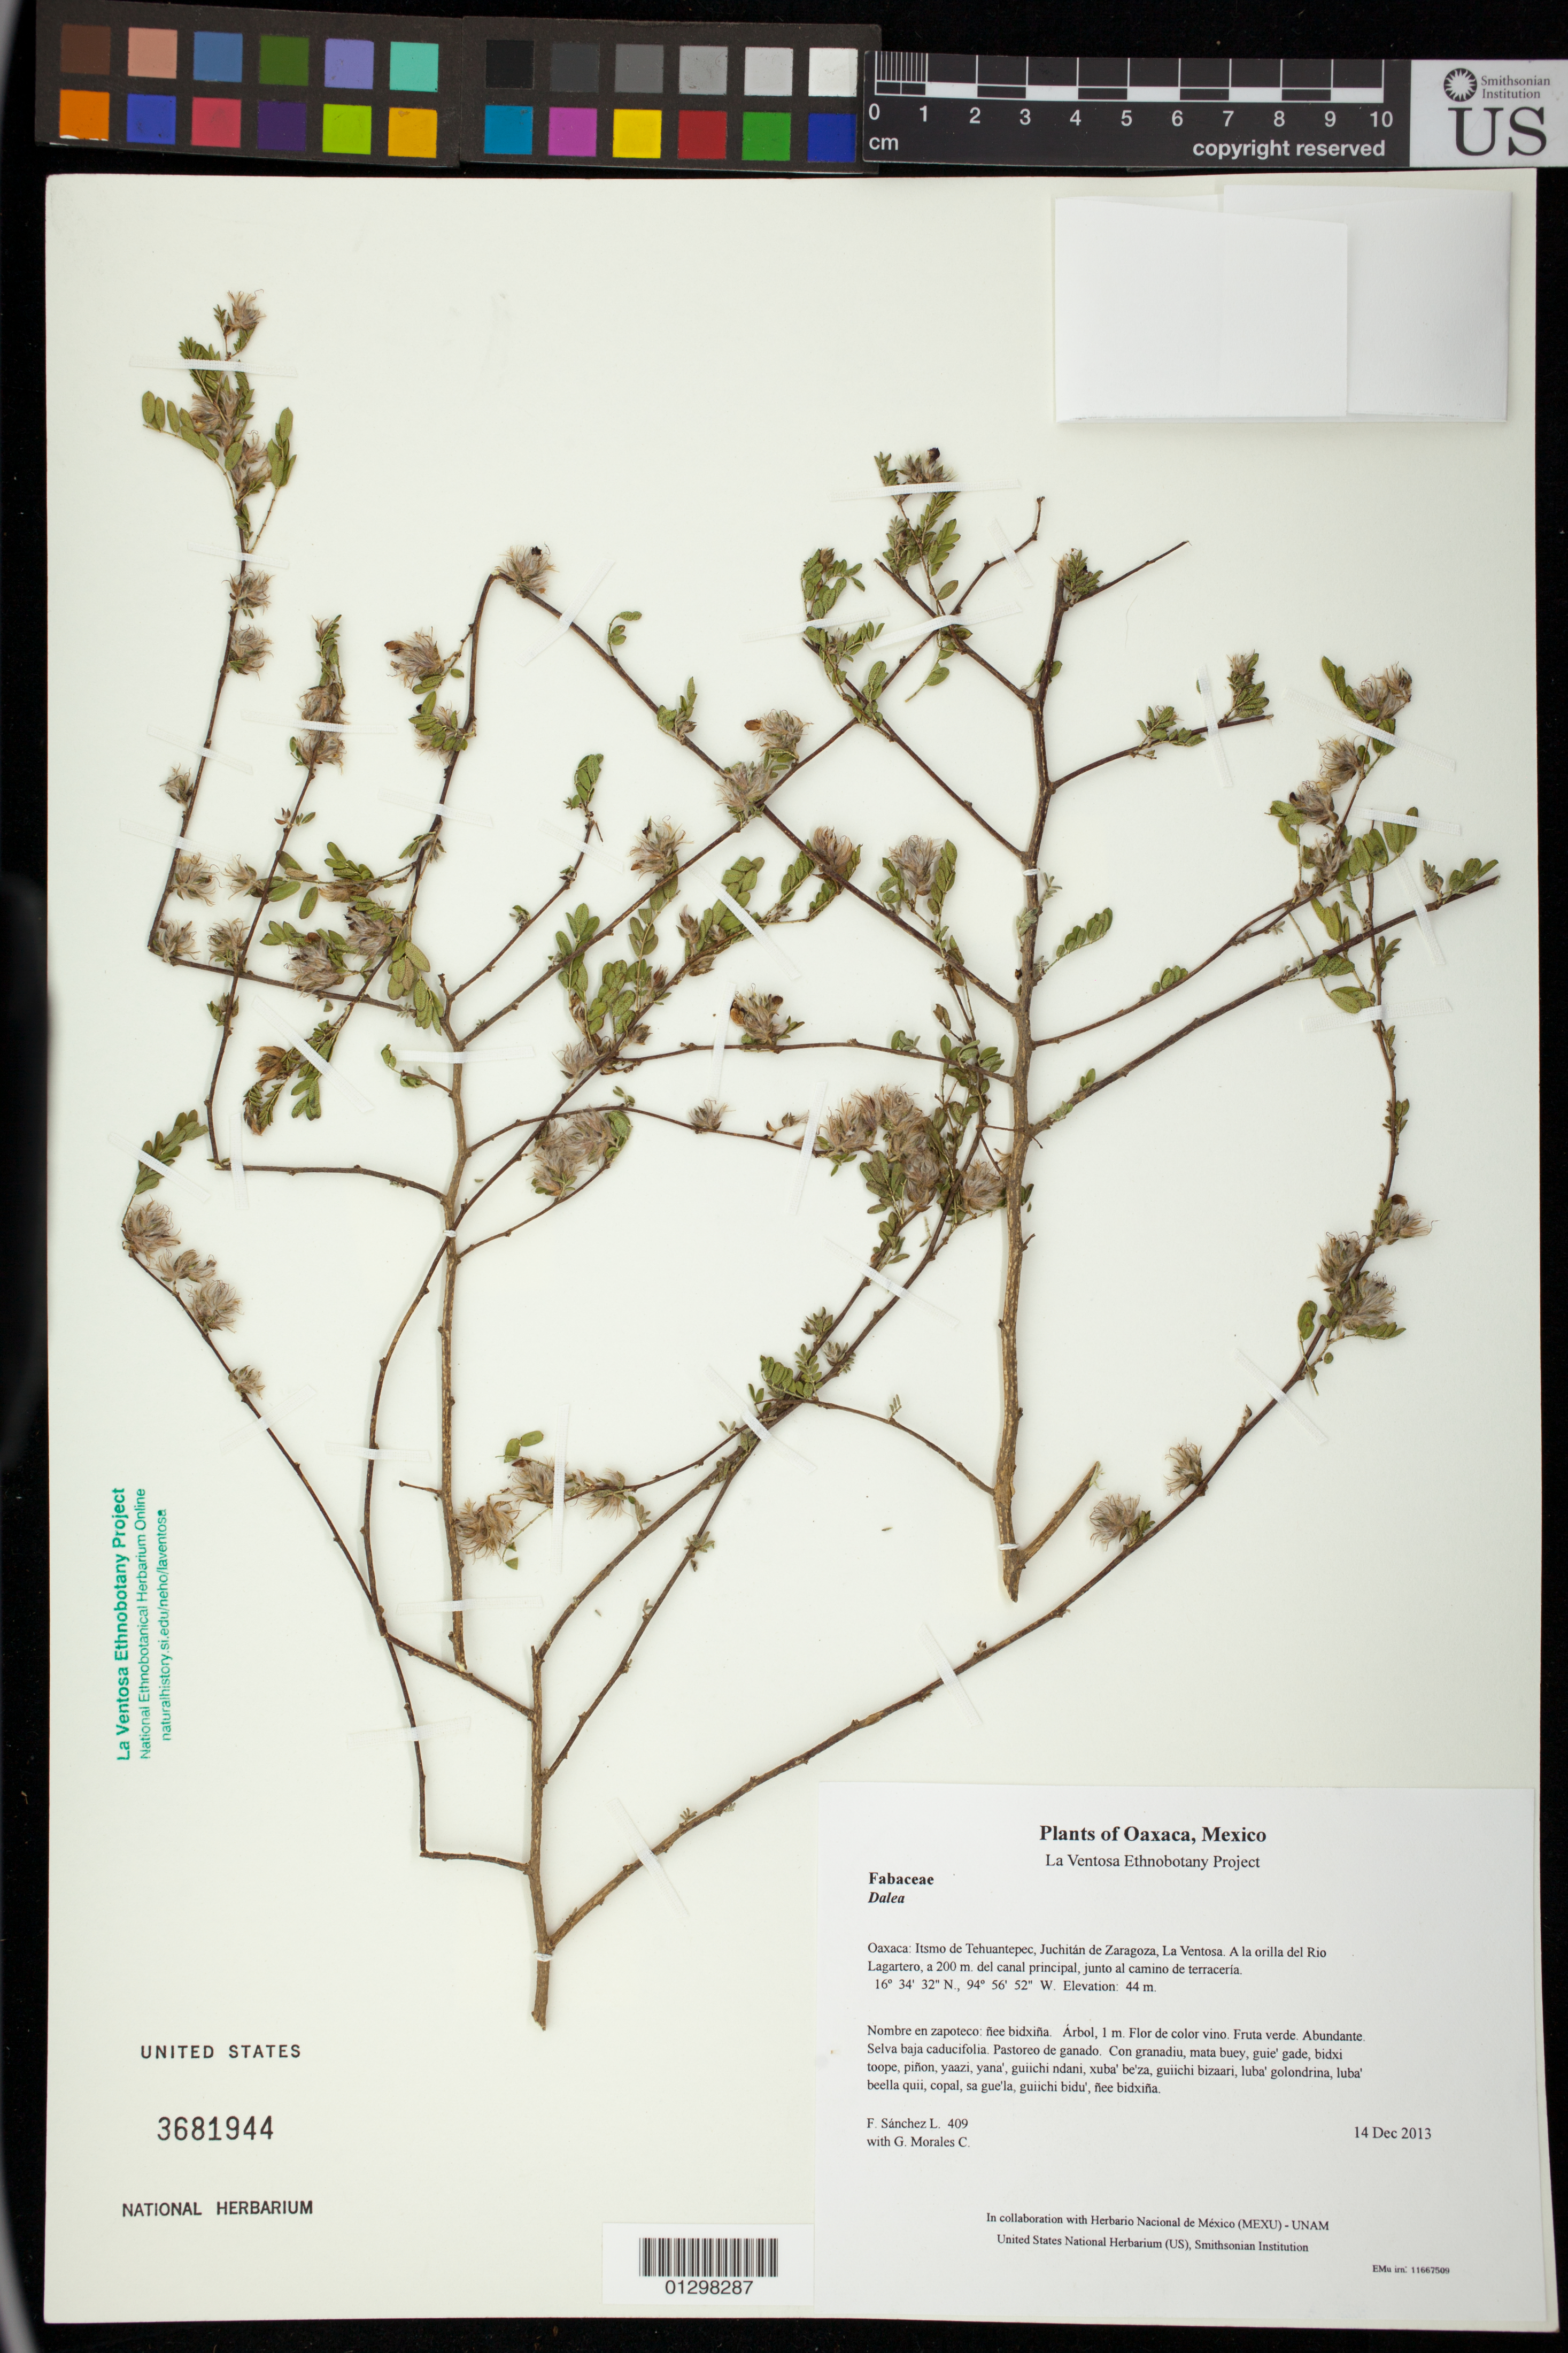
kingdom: Plantae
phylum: Tracheophyta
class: Magnoliopsida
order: Fabales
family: Fabaceae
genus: Dalea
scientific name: Dalea sp.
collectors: F. Sánchez L. & G. Morales C.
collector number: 409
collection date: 2013-12-14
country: Mexico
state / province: Oaxaca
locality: Itsmo de Tehuantepec, Juchitán de Zaragoza, La Ventosa. A la orilla del Rio Lagartero, a 200 m. del canal principal, junto al camino de terracería.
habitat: Selva baja caducifolia. Pastoreo de ganado.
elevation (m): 44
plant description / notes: JEBOT, MEXU, SERO, US; Yaga. 1 m. Guie' naxiña' nacahui. Cuaananaxhi naga'. Stale.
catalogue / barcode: US 3681944